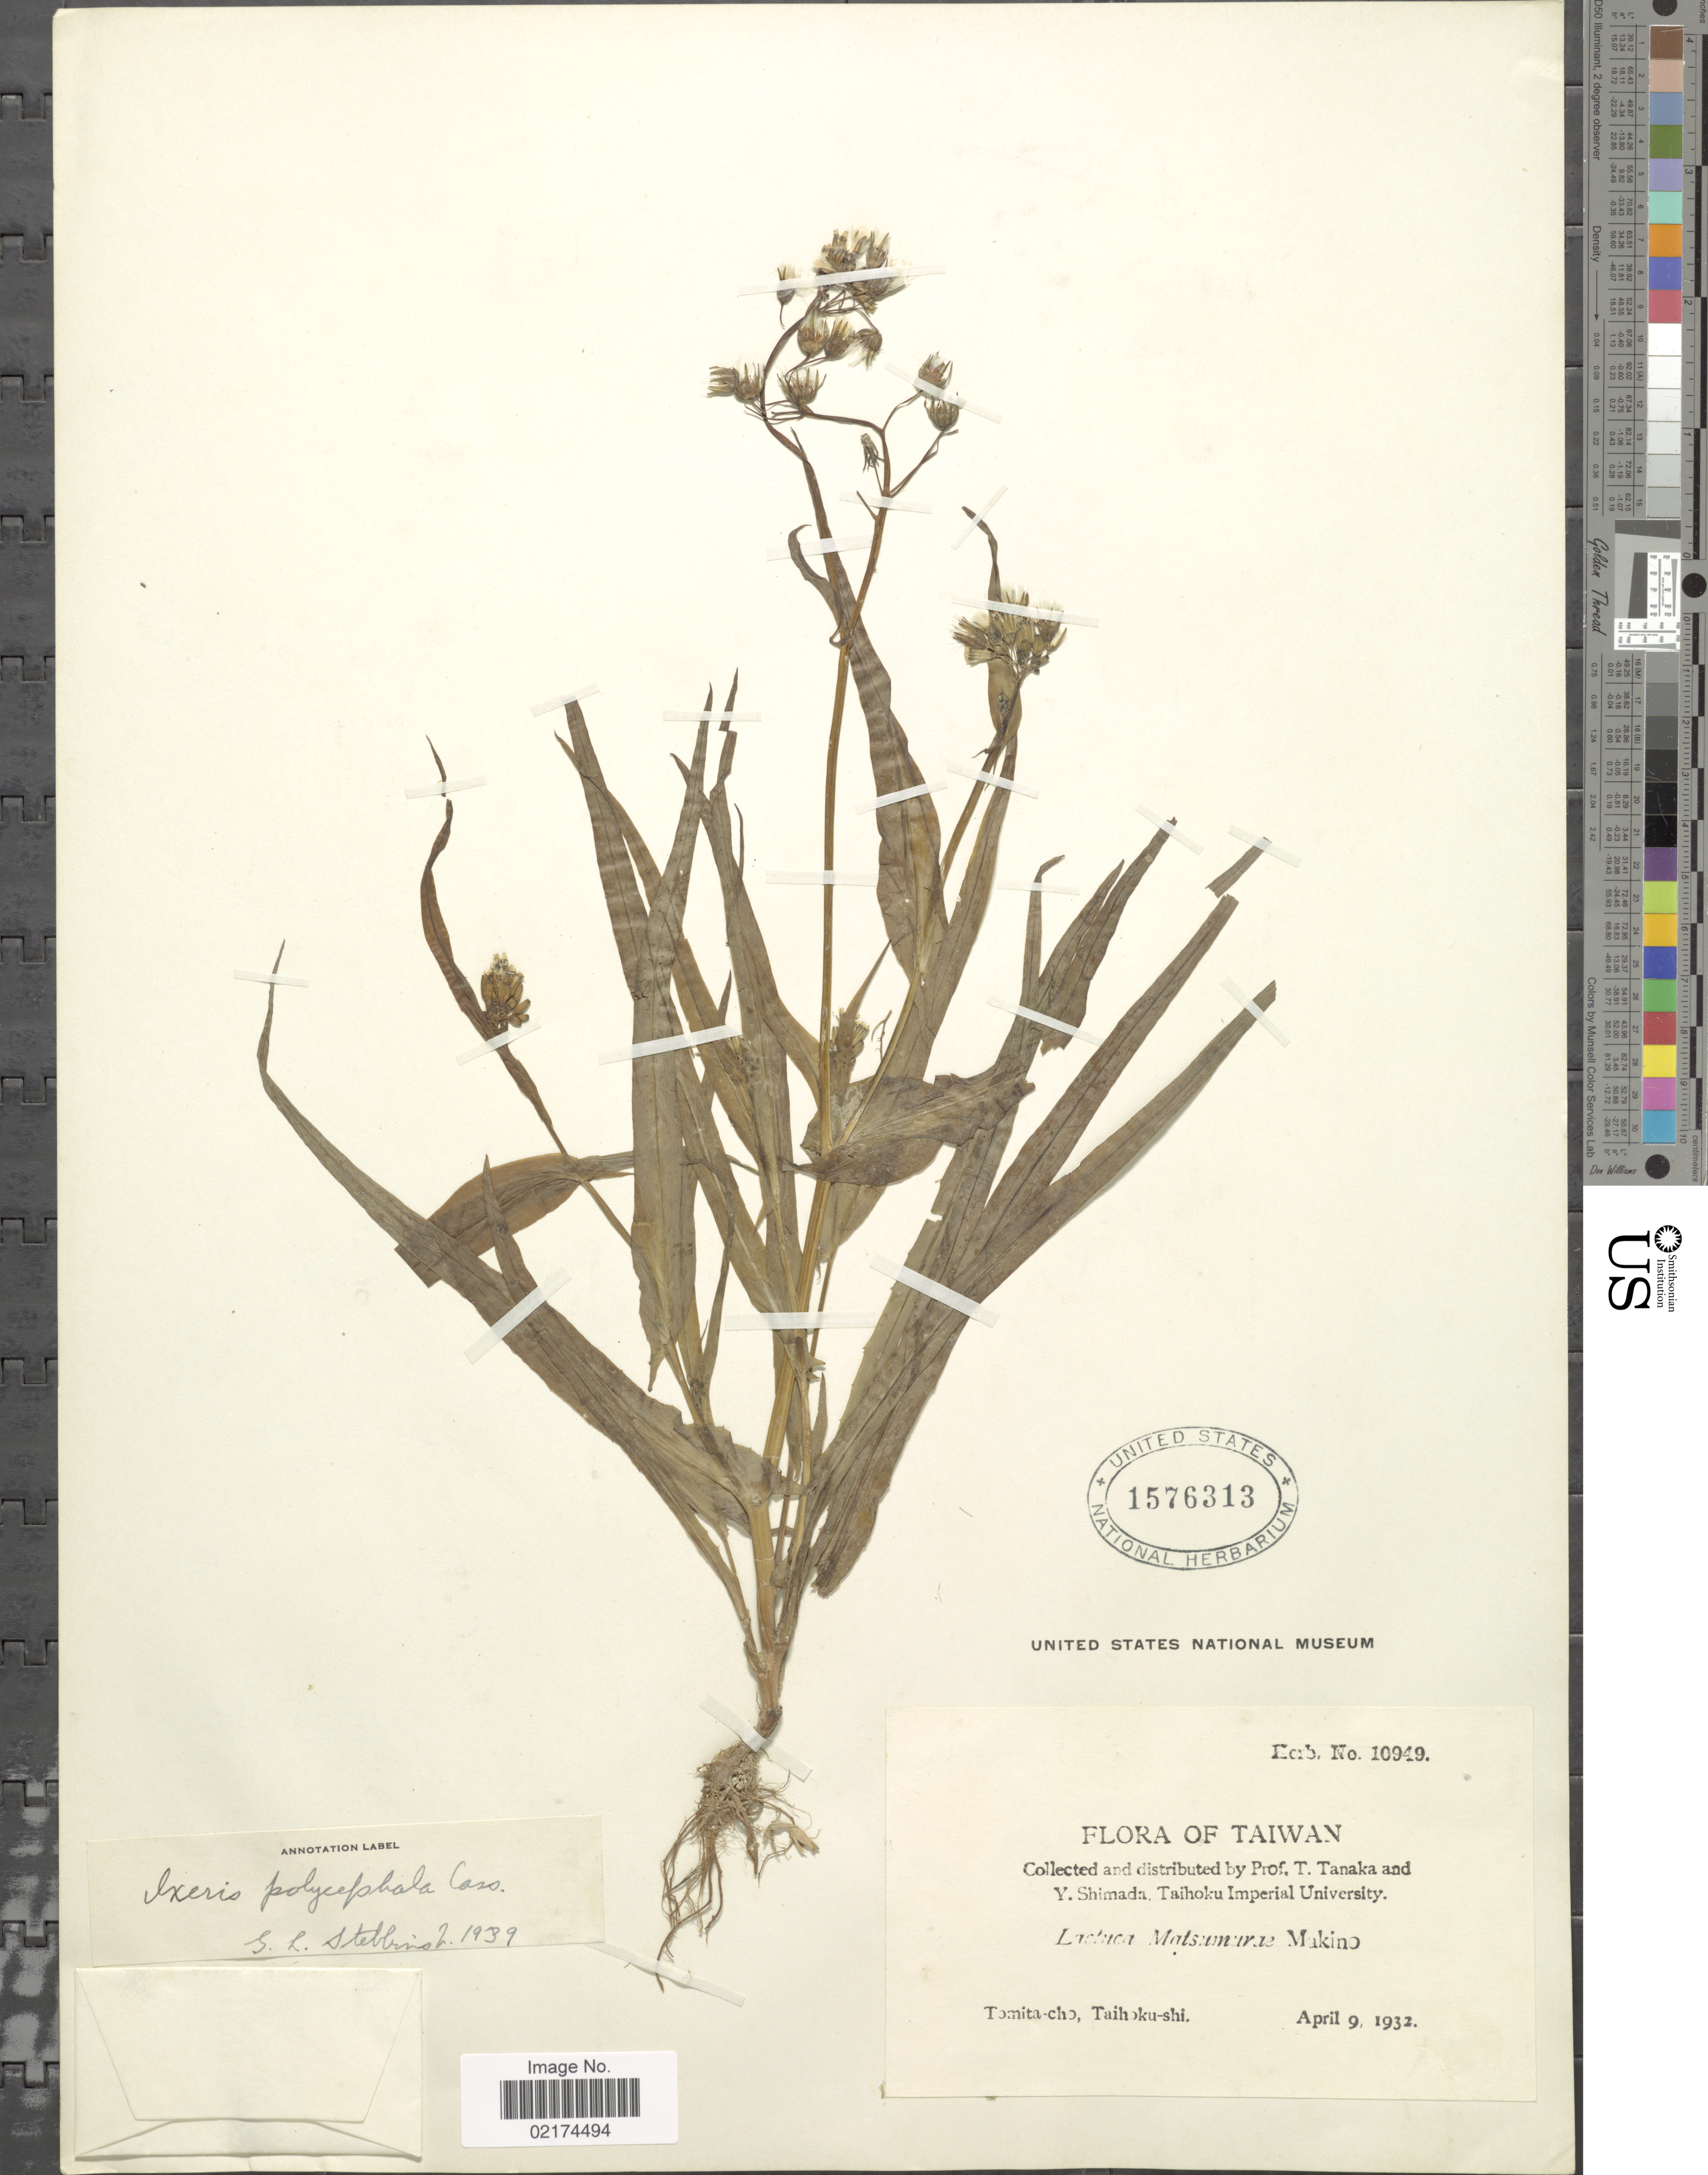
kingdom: Plantae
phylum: Tracheophyta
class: Magnoliopsida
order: Asterales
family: Asteraceae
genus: Ixeris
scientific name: Ixeris polycephala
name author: Cass. ex DC.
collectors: T. Tanaka & Y. Shimada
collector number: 10949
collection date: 1932-04-09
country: Taiwan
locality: Tomita-cho, Taihoku-shi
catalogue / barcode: US 1576313